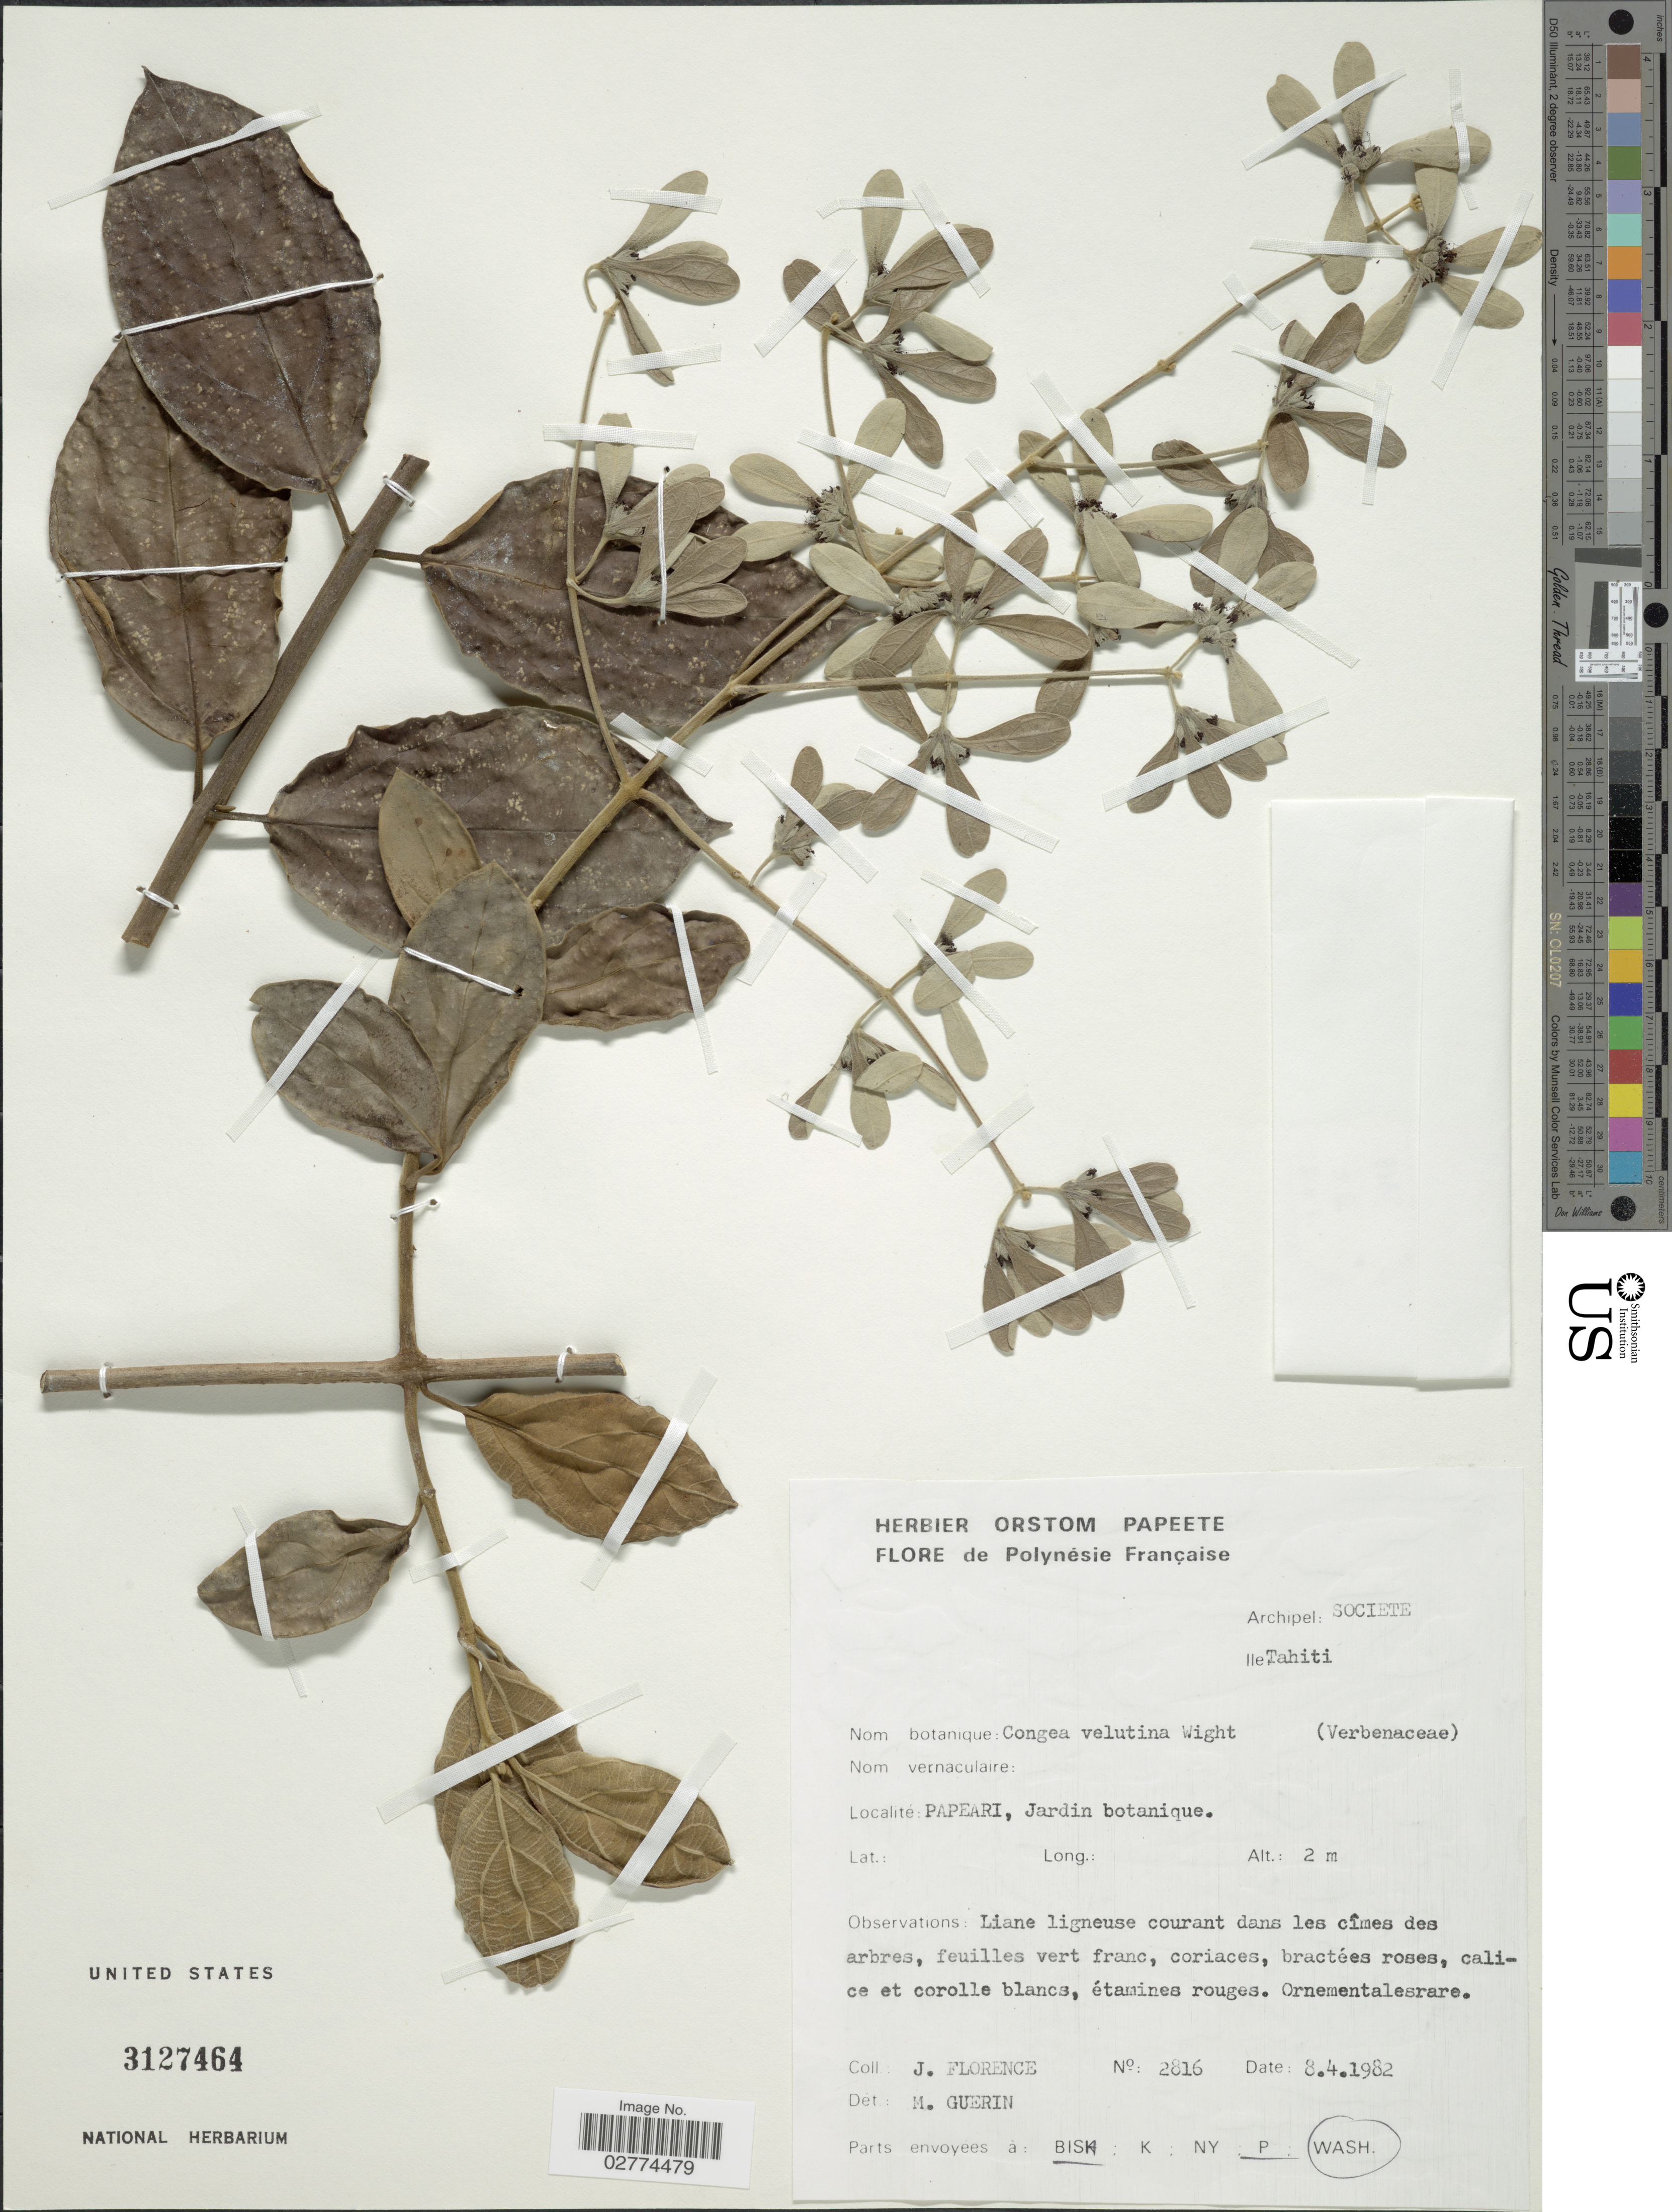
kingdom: Plantae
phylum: Tracheophyta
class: Magnoliopsida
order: Lamiales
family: Lamiaceae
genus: Congea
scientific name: Congea velutina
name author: Wight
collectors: J. Florence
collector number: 2816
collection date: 1982-04-08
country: French Polynesia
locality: Archipel: Societe. Ile: Tahiti. Papeari, Jardin botanique.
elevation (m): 2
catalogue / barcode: US 3127464